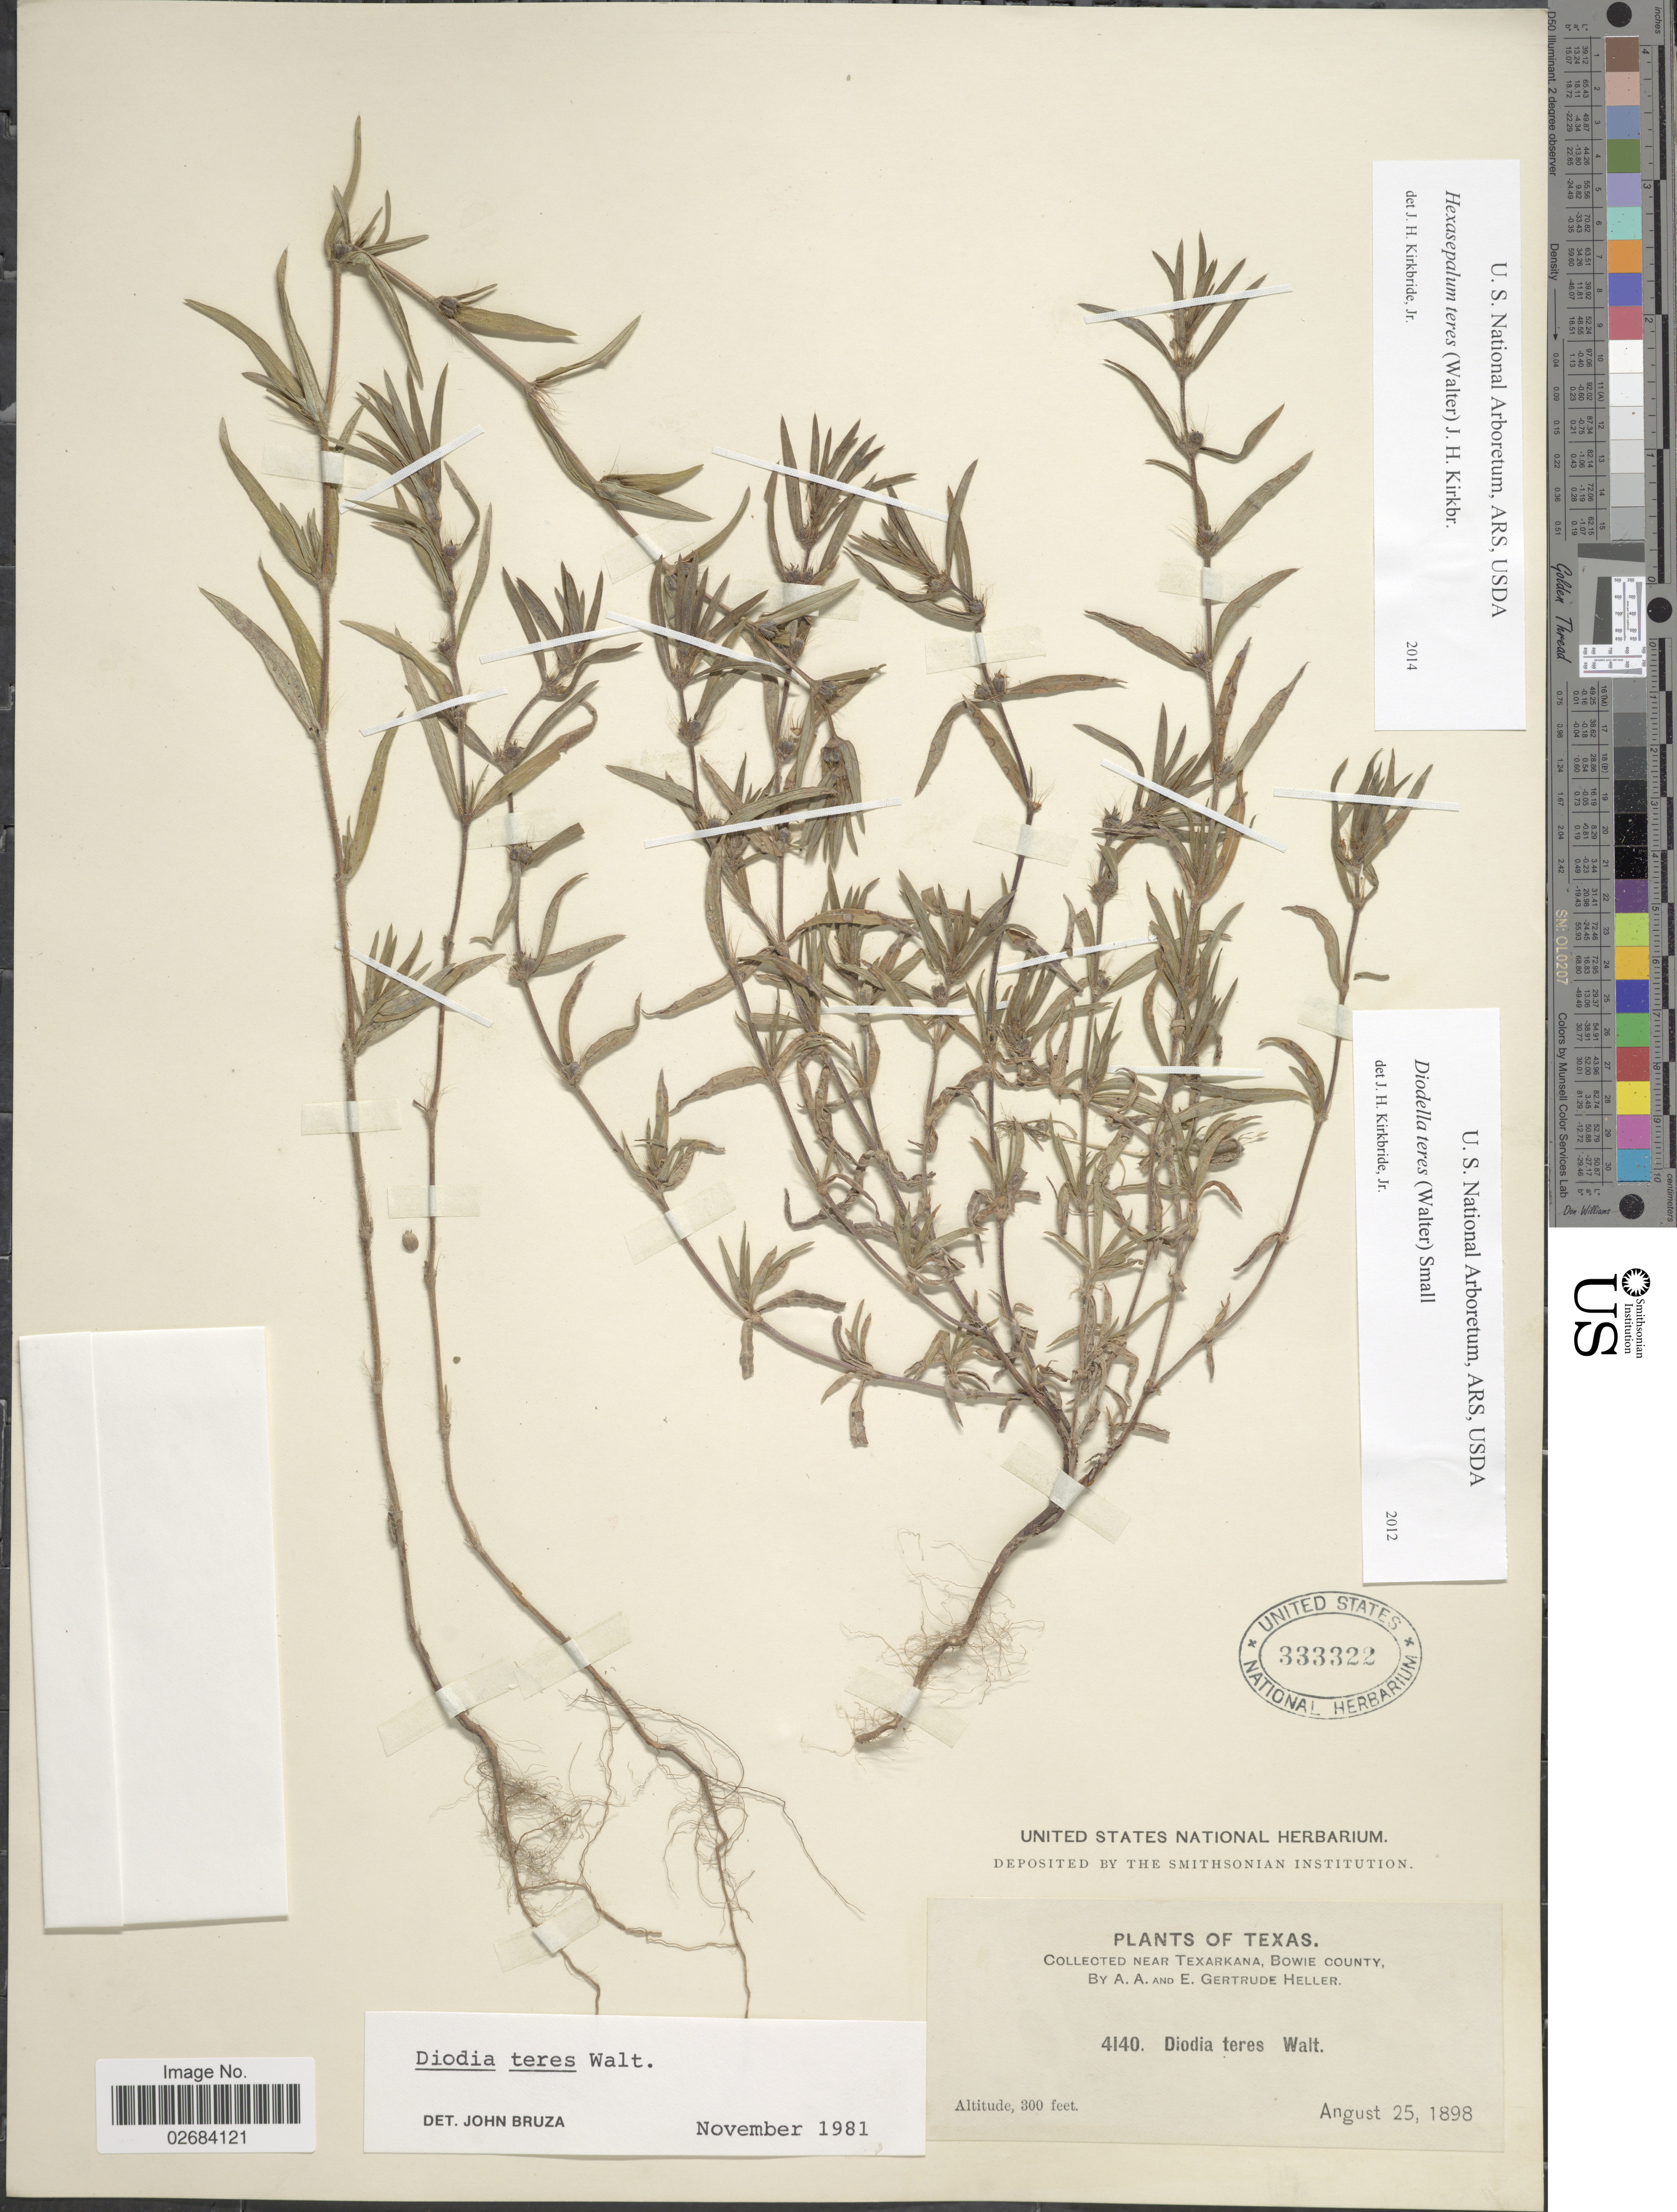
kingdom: Plantae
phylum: Tracheophyta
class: Magnoliopsida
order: Gentianales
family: Rubiaceae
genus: Diodia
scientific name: Diodia teres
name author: Walter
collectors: A. A. Heller & E. Gertrude Heller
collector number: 4140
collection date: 1898-08-25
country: United States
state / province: Texas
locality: Near Texarkana Bowie County.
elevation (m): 91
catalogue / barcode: US 333322